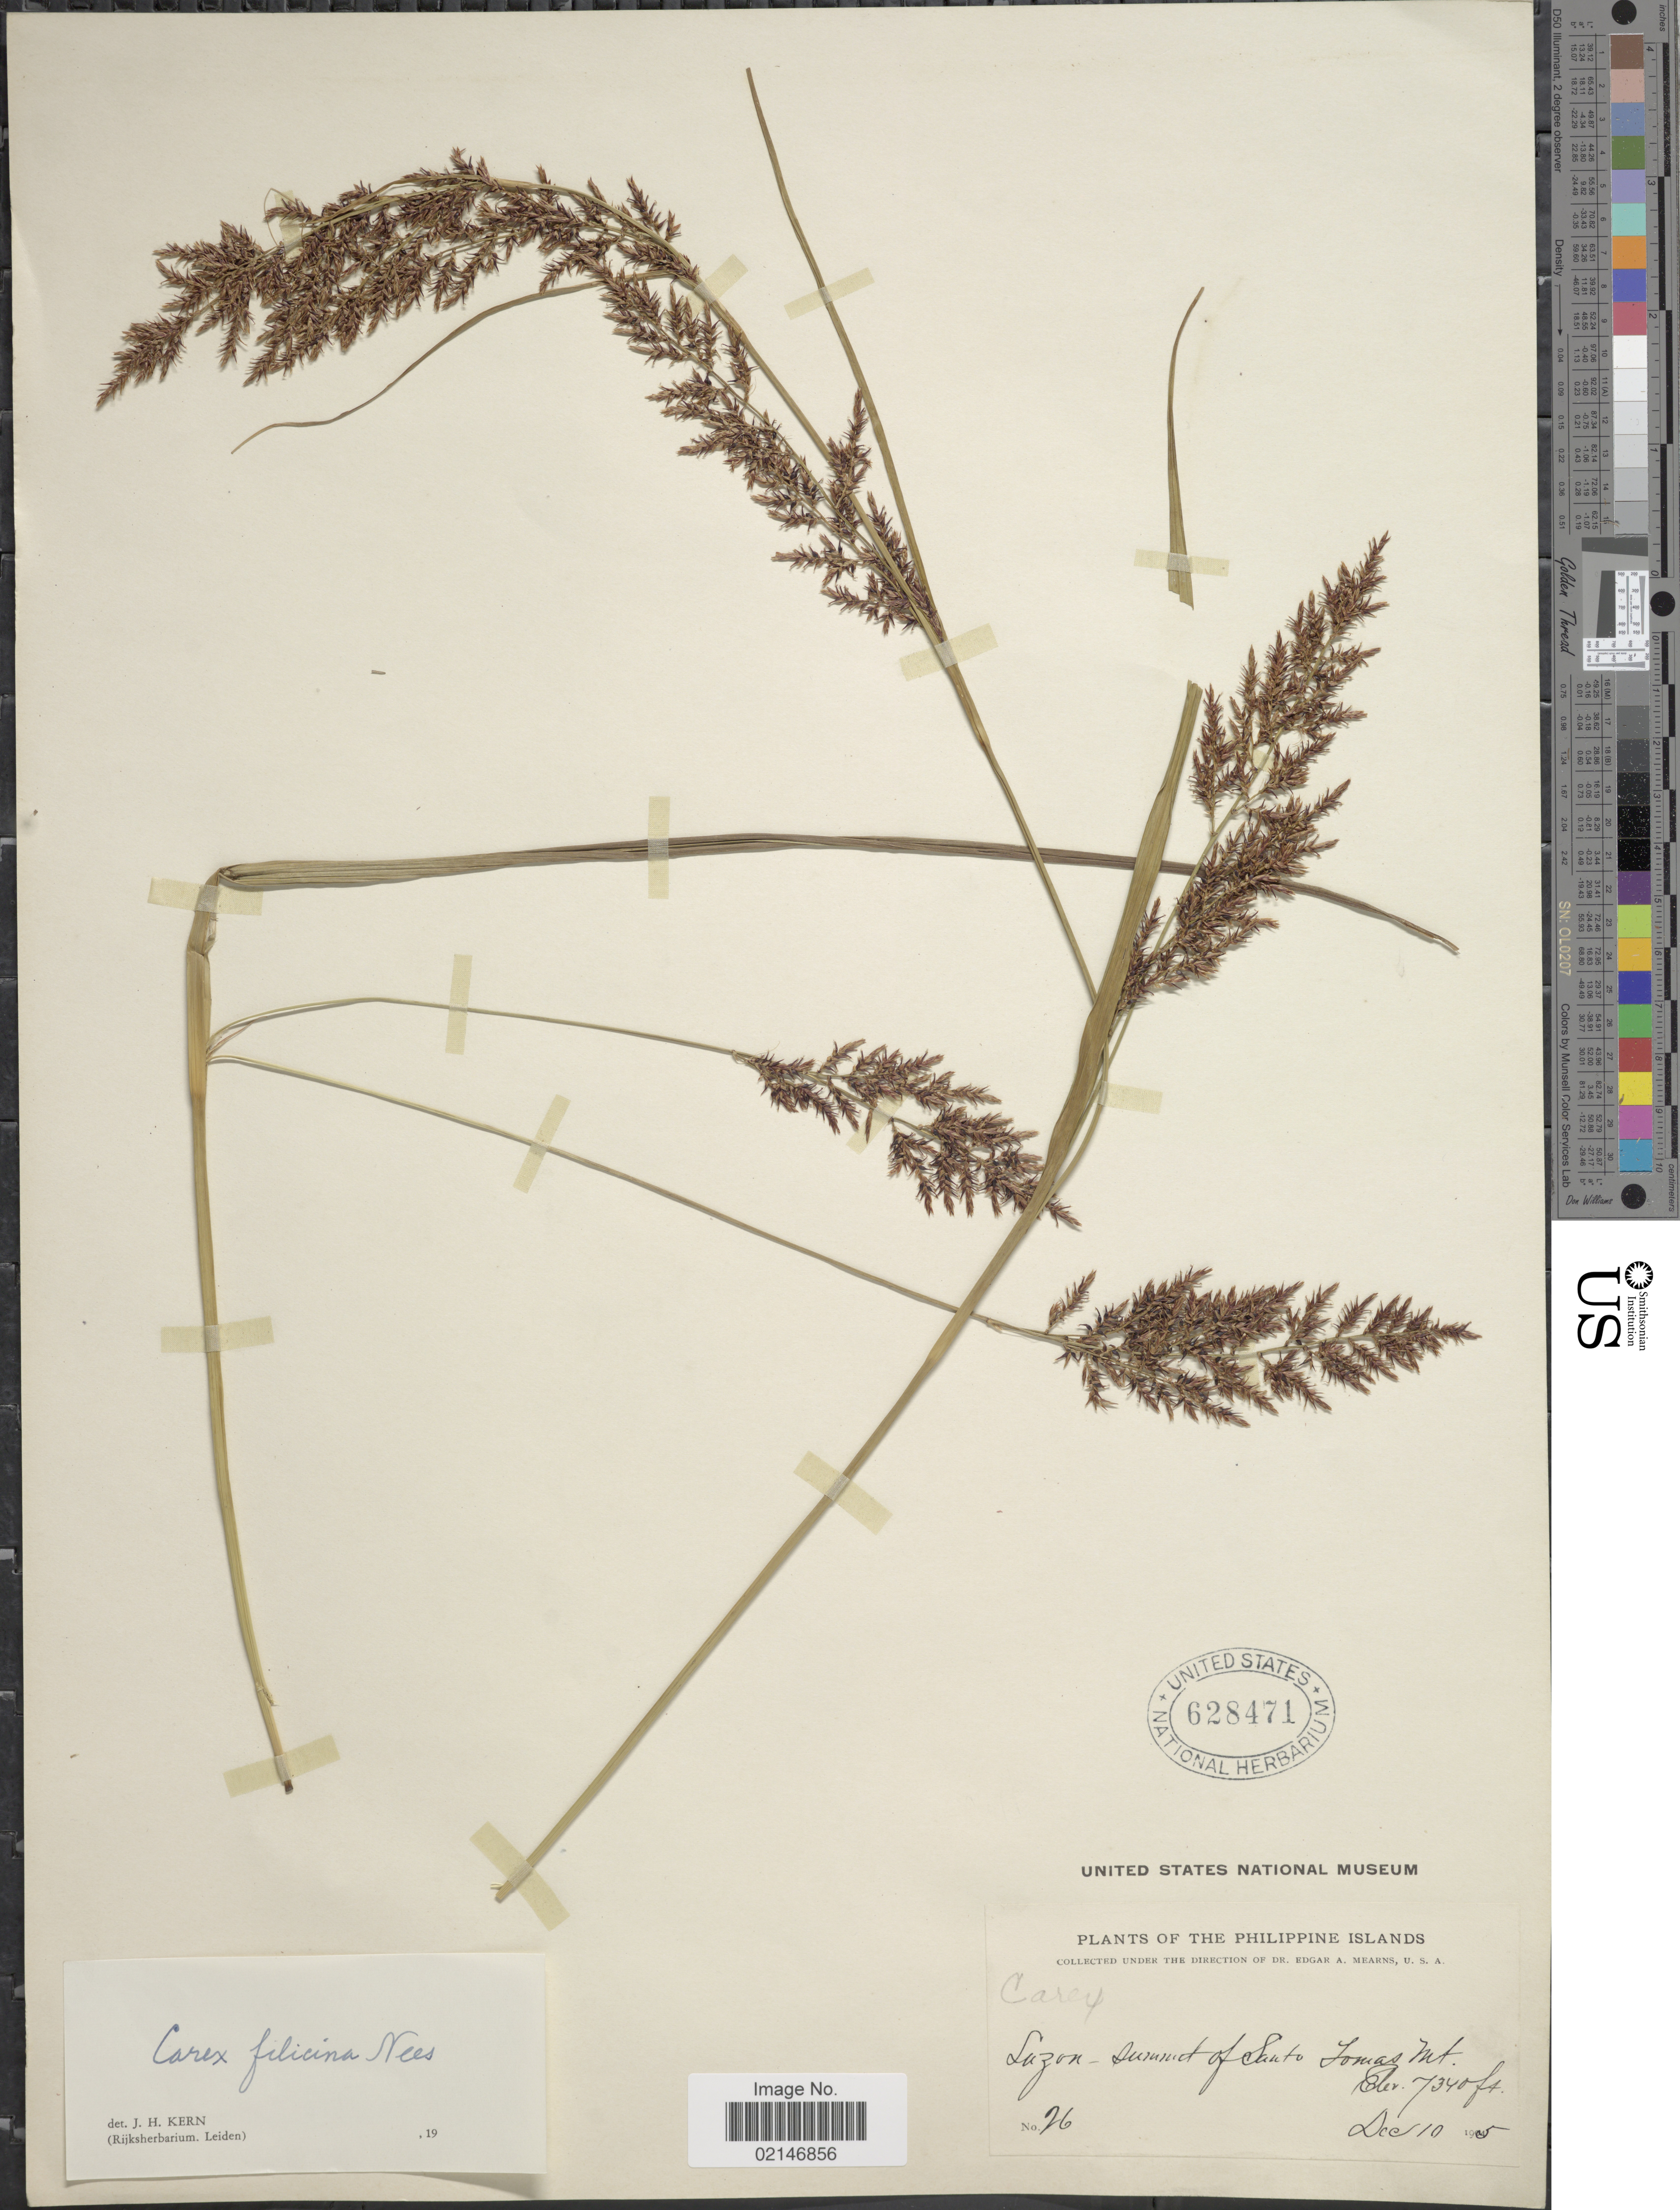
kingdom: Plantae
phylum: Tracheophyta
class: Liliopsida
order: Poales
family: Cyperaceae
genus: Carex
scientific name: Carex filicina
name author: Nees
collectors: E. A. Mearns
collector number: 76*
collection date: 1915-12-10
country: Philippines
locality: Luzon - Summit of Santo Tomas Mt.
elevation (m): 2237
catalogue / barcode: US 628471